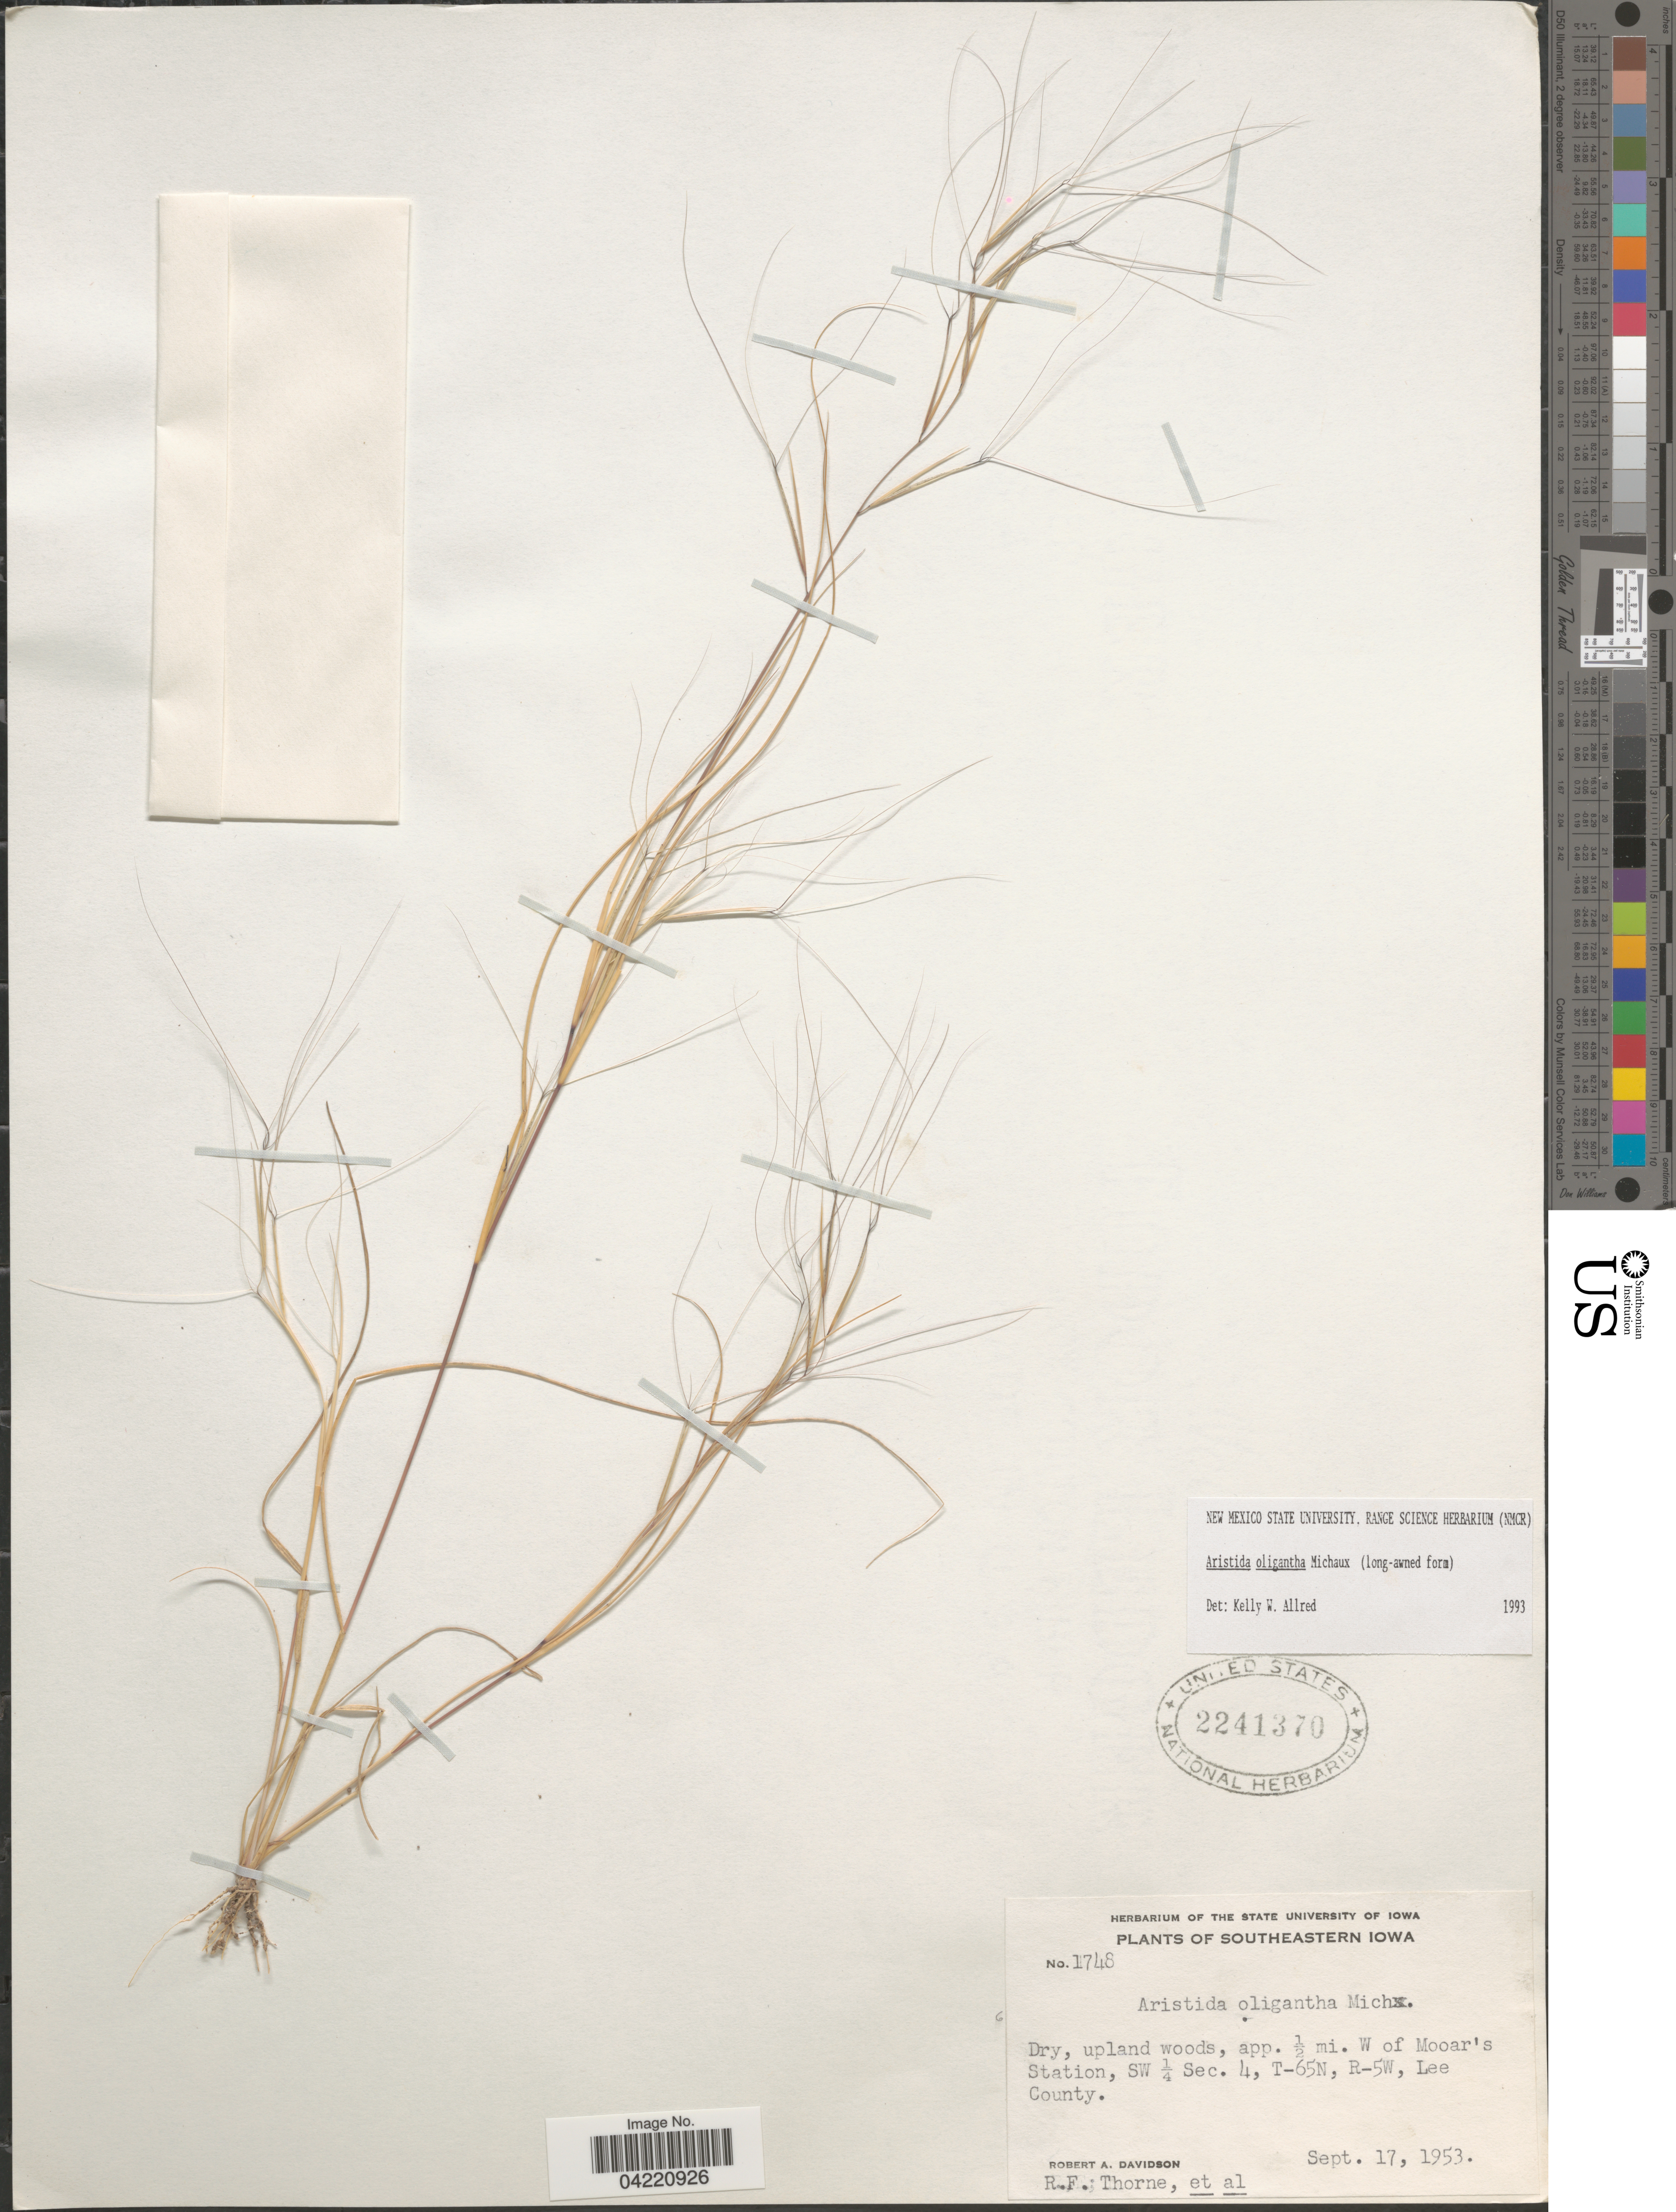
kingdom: Plantae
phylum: Tracheophyta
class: Liliopsida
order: Poales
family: Poaceae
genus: Aristida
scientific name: Aristida oligantha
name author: Michx.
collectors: R. A. Davidson, R. Thorne & et al.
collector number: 1748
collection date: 1953-09-17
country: United States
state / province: Iowa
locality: Southeastern Iowa. Dry, upland woods, app. ½ mi. W of mooar's Station, SW ¼ Sec. 4, T-65N, R-5W, Lee County.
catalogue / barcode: US 2241370